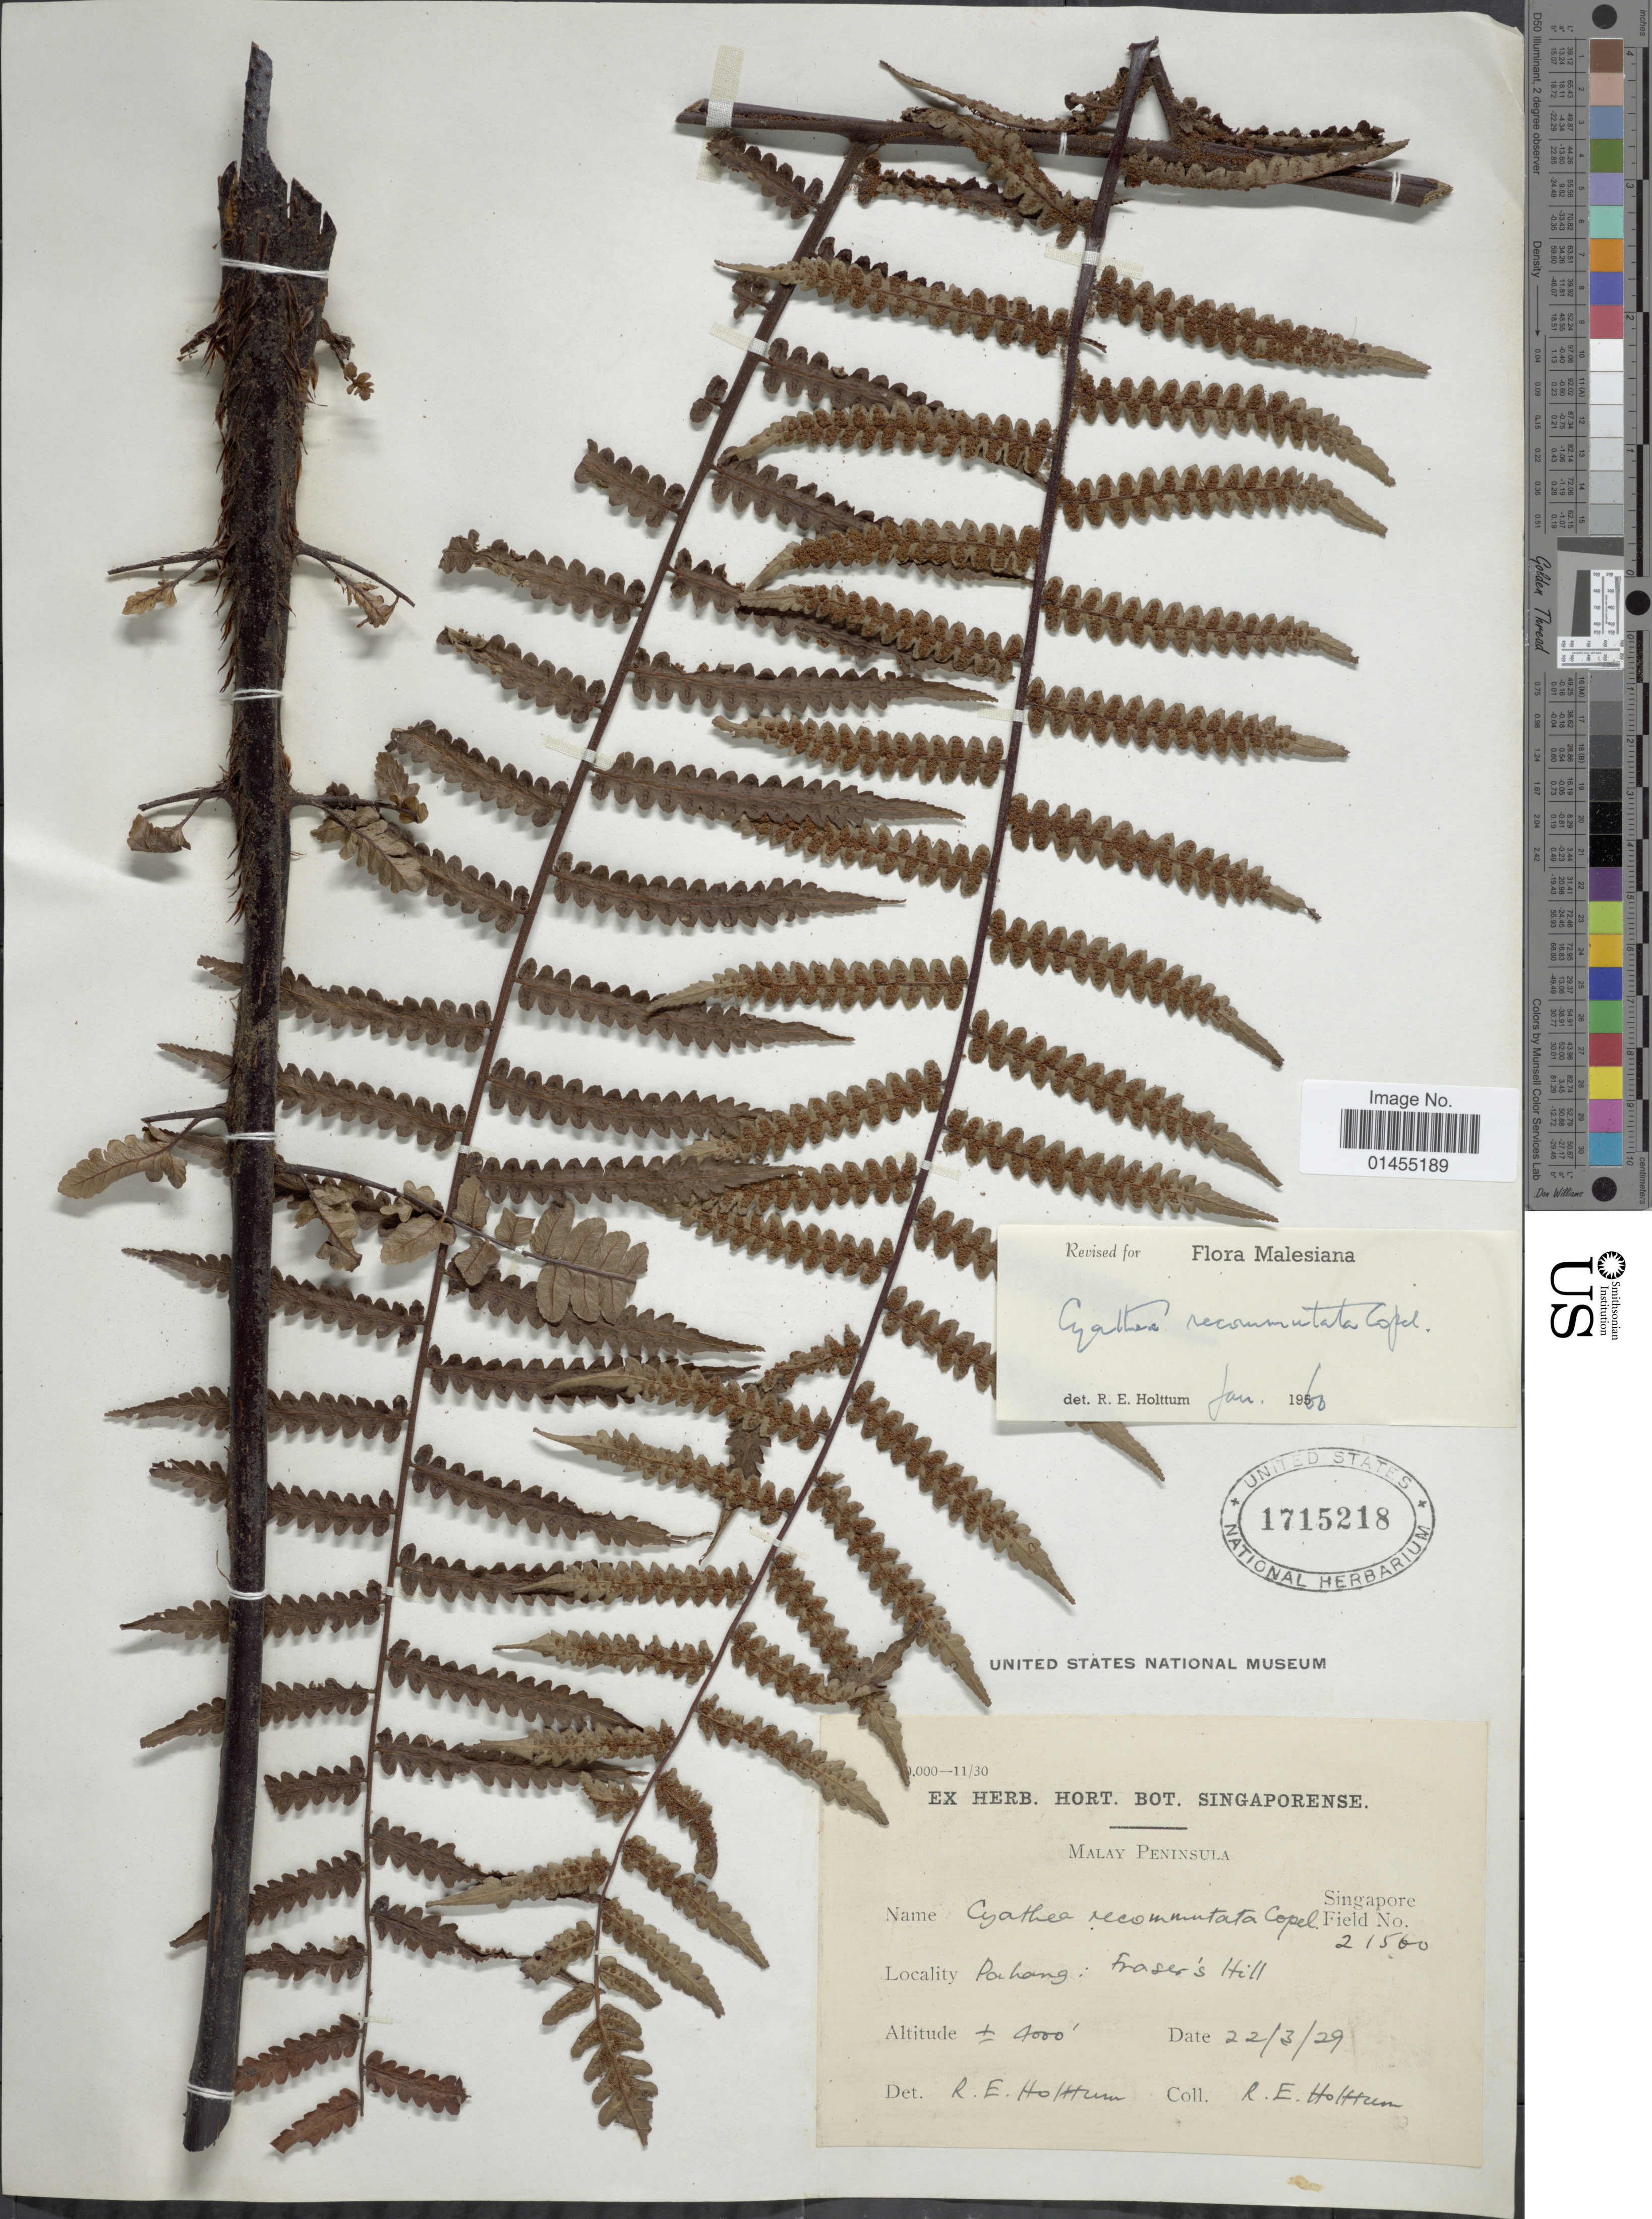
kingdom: Plantae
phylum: Tracheophyta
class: Polypodiopsida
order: Cyatheales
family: Cyatheaceae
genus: Alsophila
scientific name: Alsophila commutata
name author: Mett.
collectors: R. E. Holttum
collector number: Singapore Field 21560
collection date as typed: Transcribed d/m/y: 22/3/29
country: Malaysia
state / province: Pahang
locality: Malay Peninsula, Fraser's Hill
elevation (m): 1219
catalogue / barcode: US 1715218